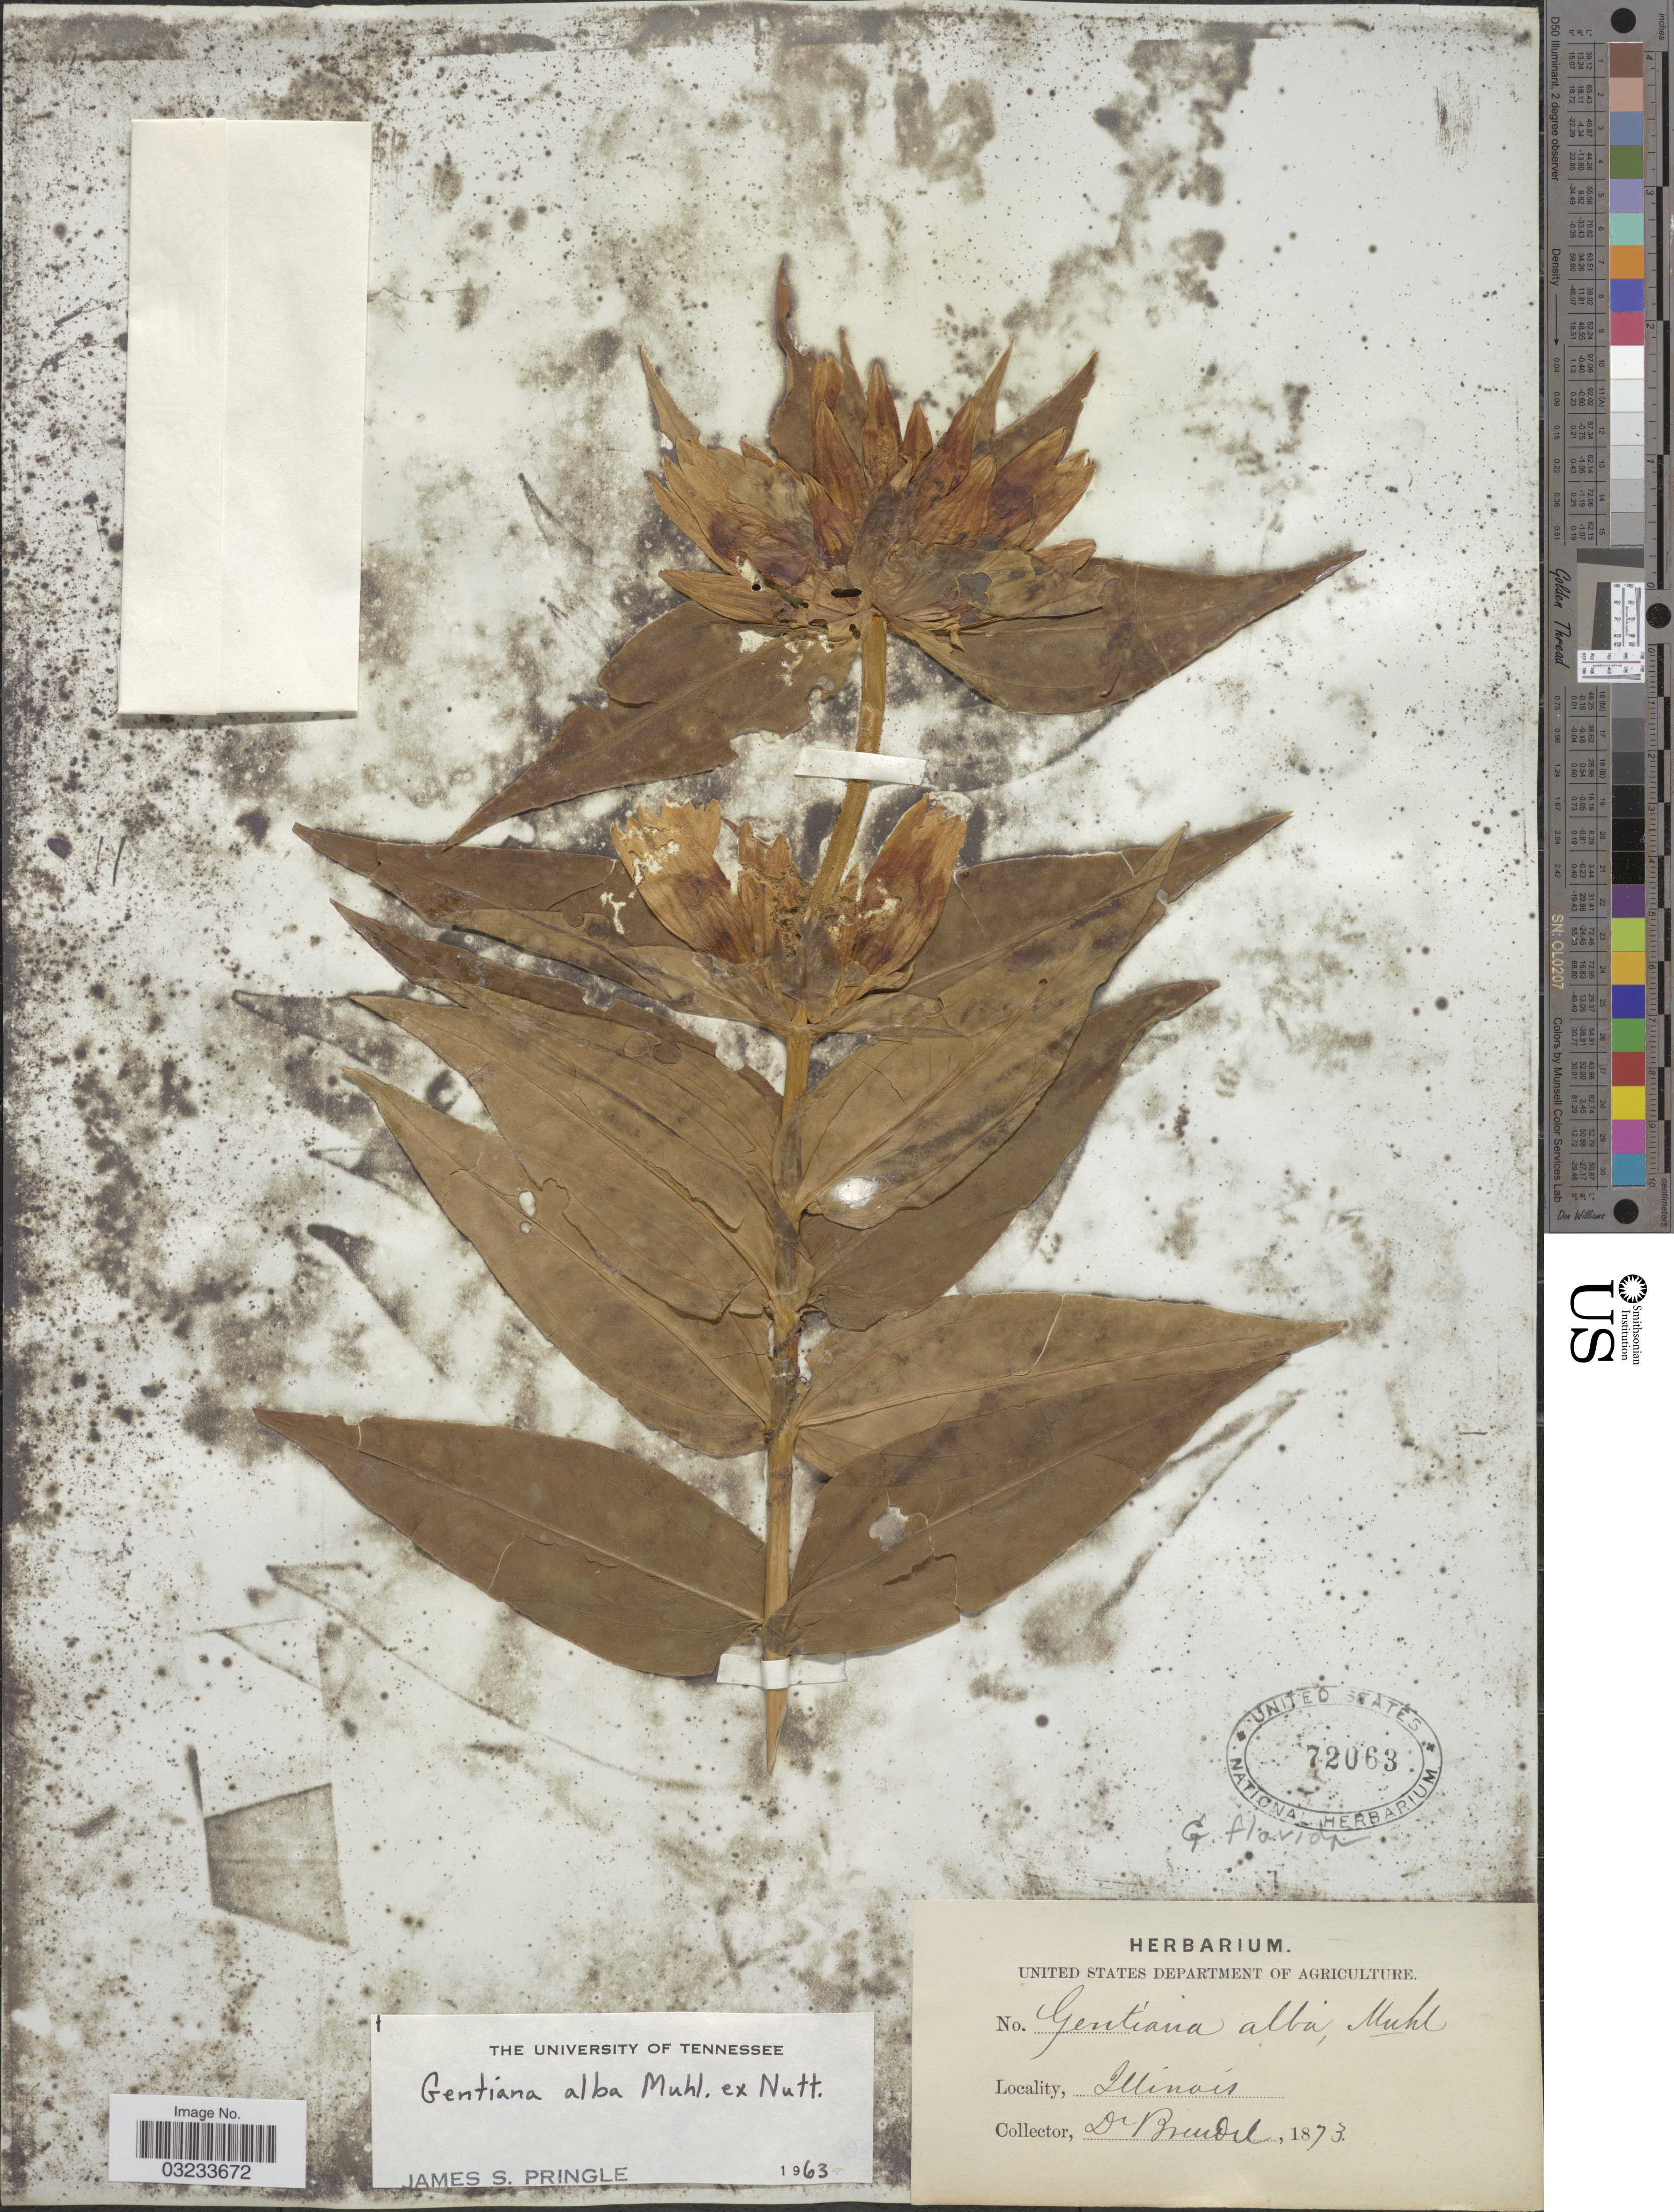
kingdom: Plantae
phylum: Tracheophyta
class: Magnoliopsida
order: Gentianales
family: Gentianaceae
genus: Gentiana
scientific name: Gentiana alba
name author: Muhl. ex J. McNab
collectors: -. Brendel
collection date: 1873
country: United States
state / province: Illinois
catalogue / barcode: US 72063